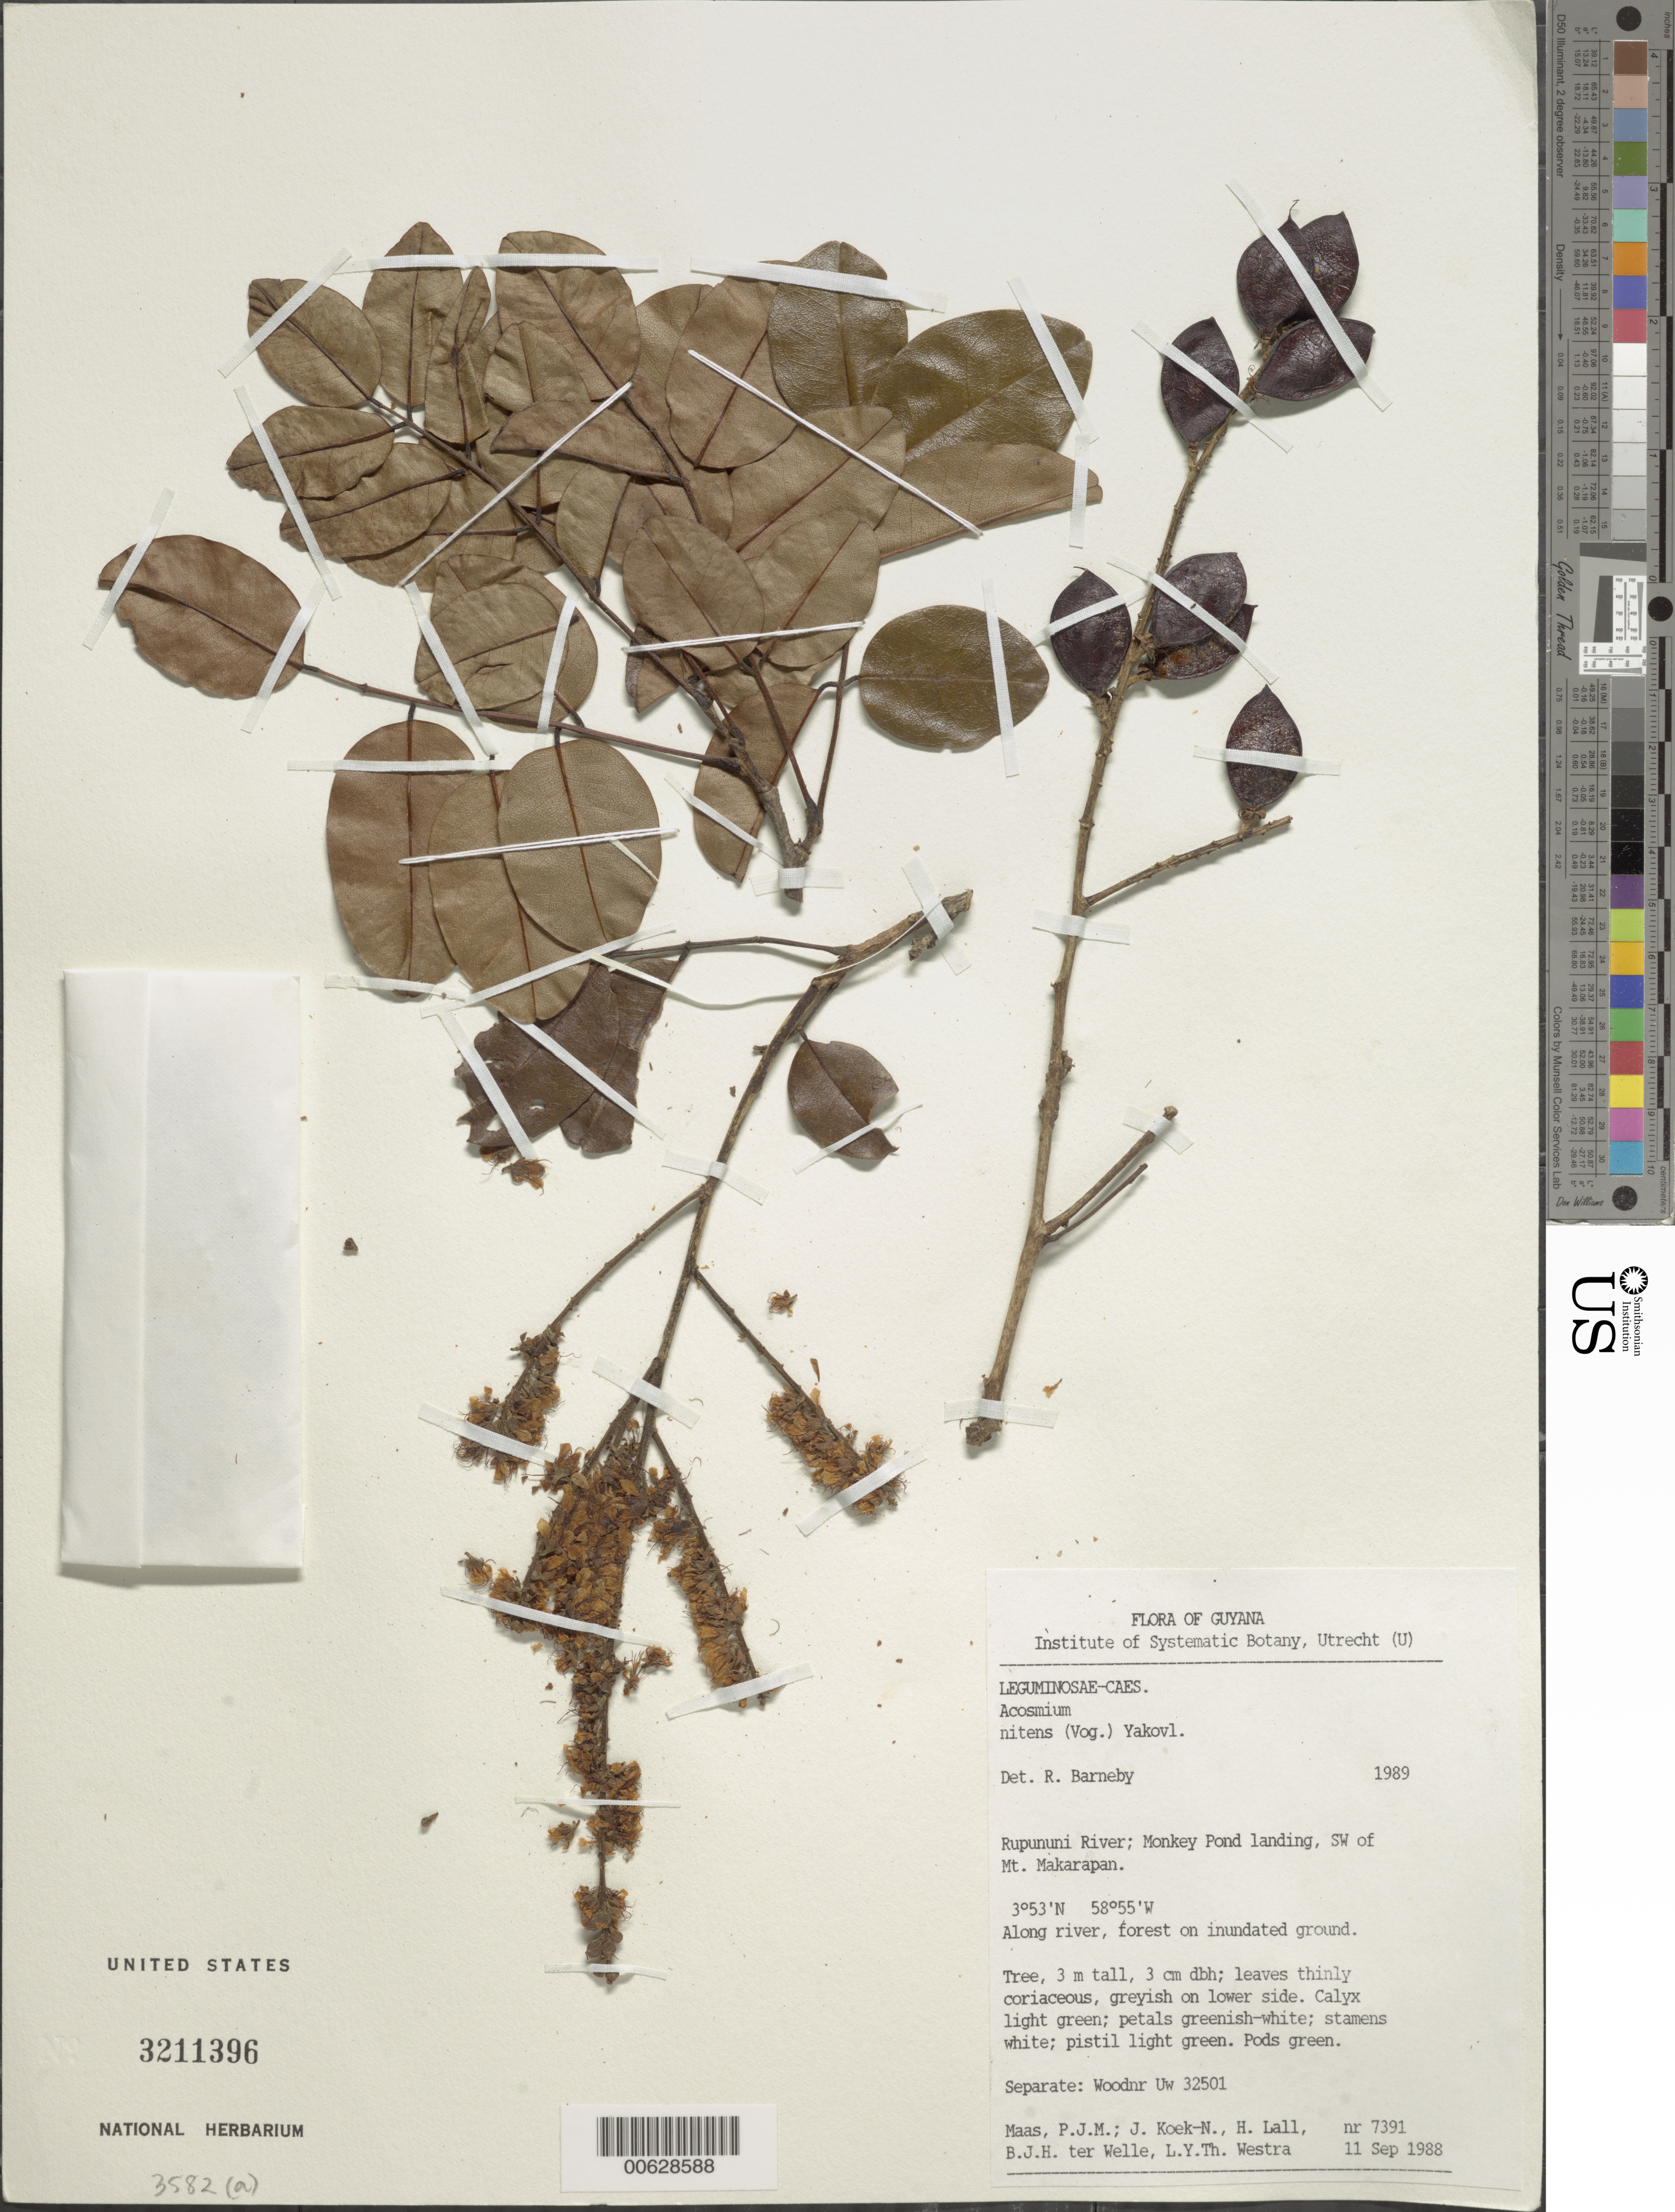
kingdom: Plantae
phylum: Tracheophyta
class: Magnoliopsida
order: Fabales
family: Fabaceae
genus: Acosmium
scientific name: Acosmium nitens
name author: (Vogel) Yakovlev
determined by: Barneby, Rupert C., (NY)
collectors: P. Maas, J. Koek-Noorman, H. Lall, B. Welle & L. Y. T. Westra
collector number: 7391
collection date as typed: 11-Sep-88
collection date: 1988-09-11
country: Guyana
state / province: U. Takutu-U. Essequibo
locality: Rupununi River, Monkey Pond landing, SW of Mt. Makarapan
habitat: Along river, forest on inundated ground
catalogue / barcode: US 3211396